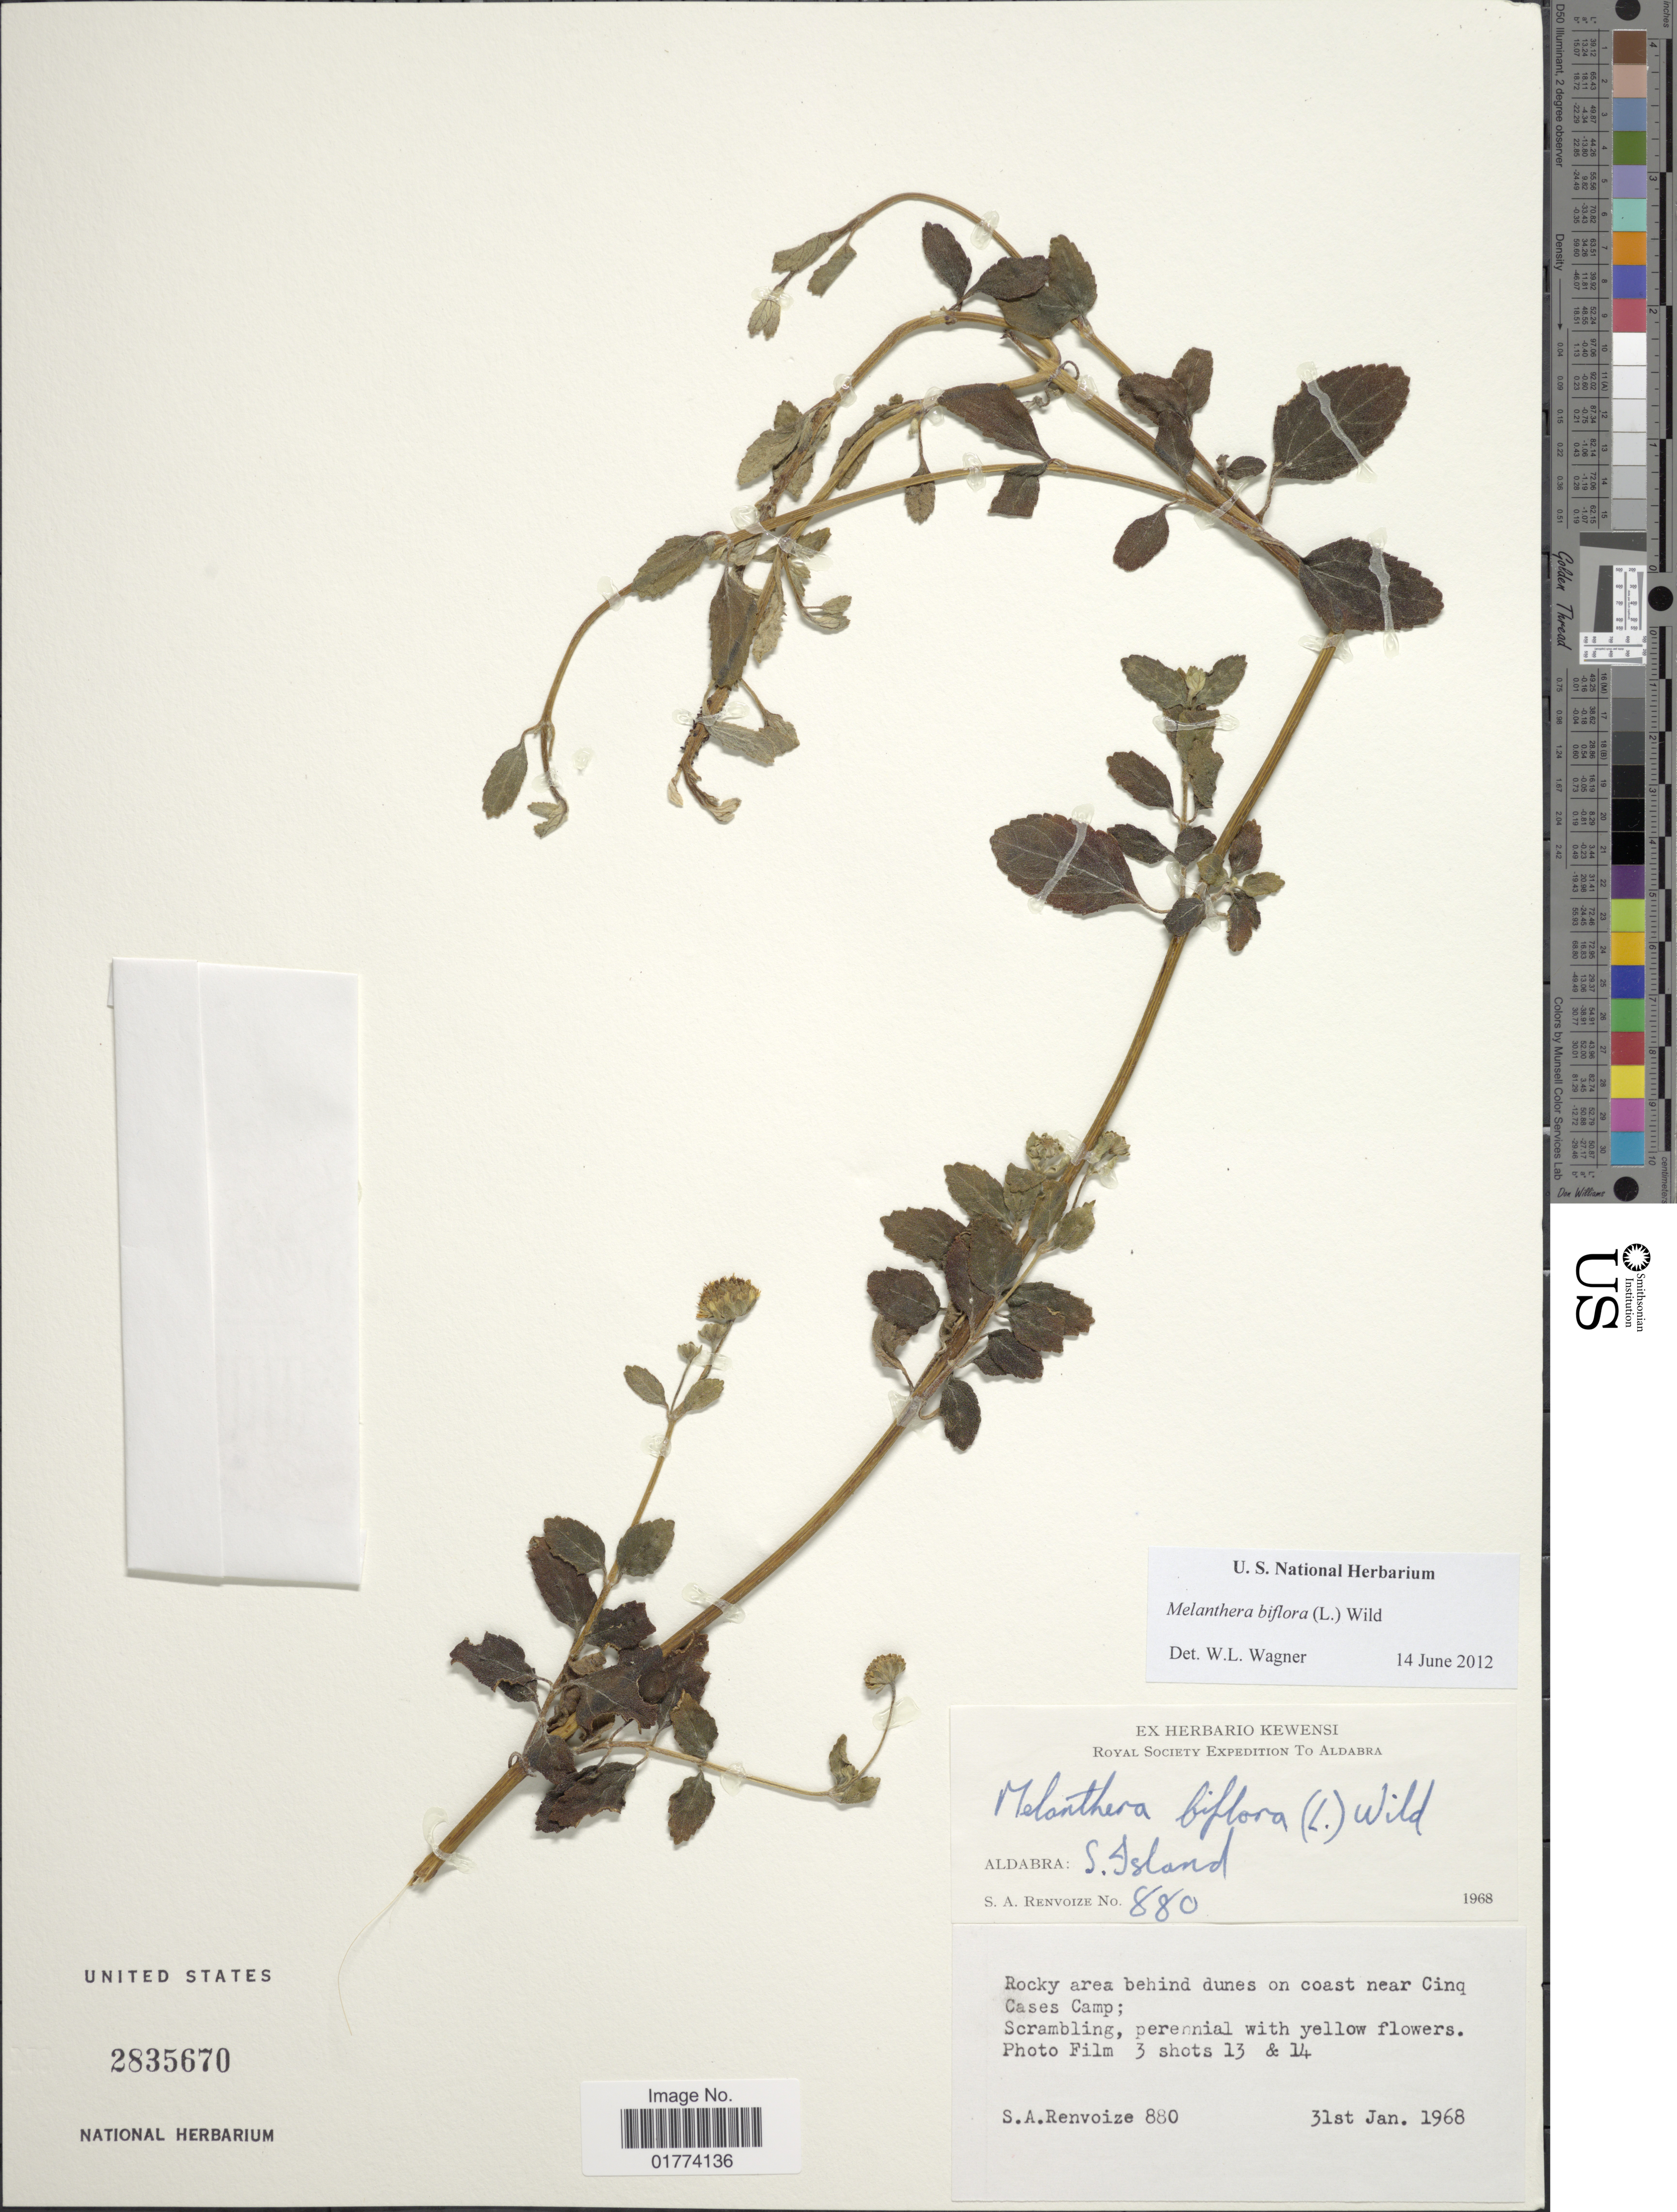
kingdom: Plantae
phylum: Tracheophyta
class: Magnoliopsida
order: Asterales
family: Asteraceae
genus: Wollastonia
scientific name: Wollastonia biflora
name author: (L.) DC.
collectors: S. A. Renvoize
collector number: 880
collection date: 1968-01-31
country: Seychelles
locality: Aldabra: S. Island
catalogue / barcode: US 2835670